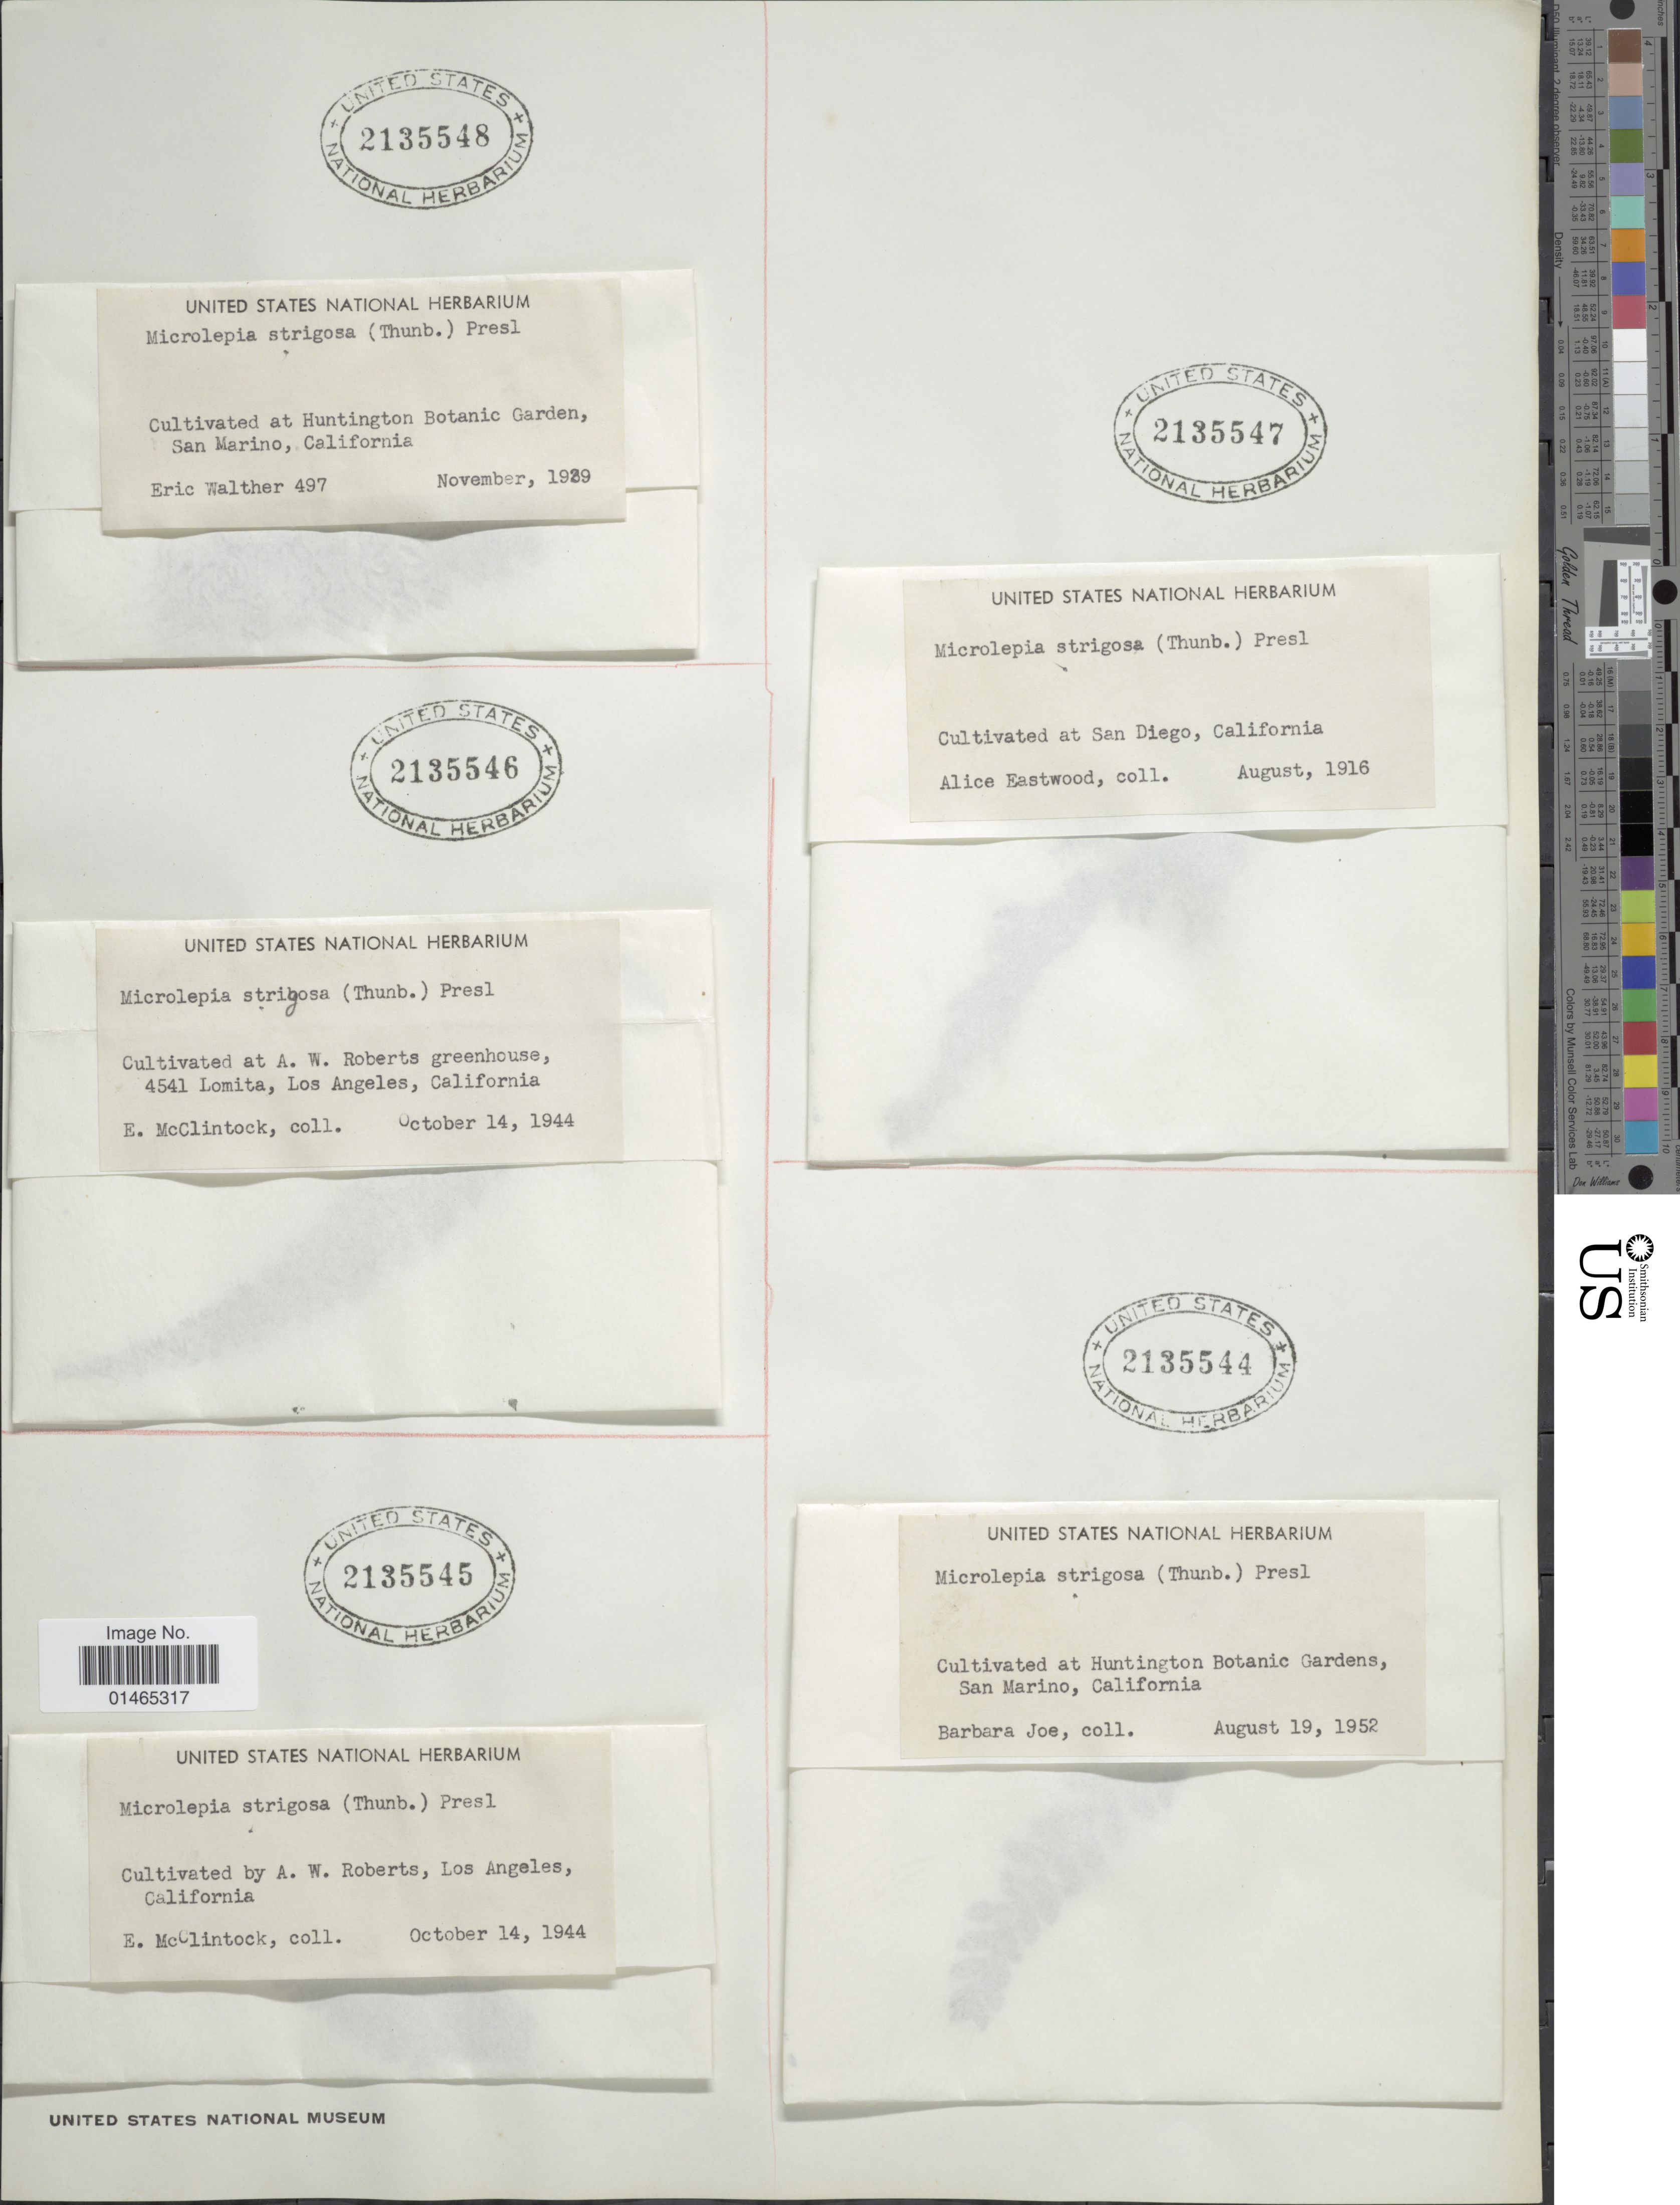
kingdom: Plantae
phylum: Tracheophyta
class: Polypodiopsida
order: Polypodiales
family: Dennstaedtiaceae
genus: Microlepia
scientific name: Microlepia strigosa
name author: (Thunb.) J. Presl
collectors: A. Eastwood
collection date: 1916-08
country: United States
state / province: California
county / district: San Diego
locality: Cultivated at San Diego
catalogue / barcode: US 2135547-4